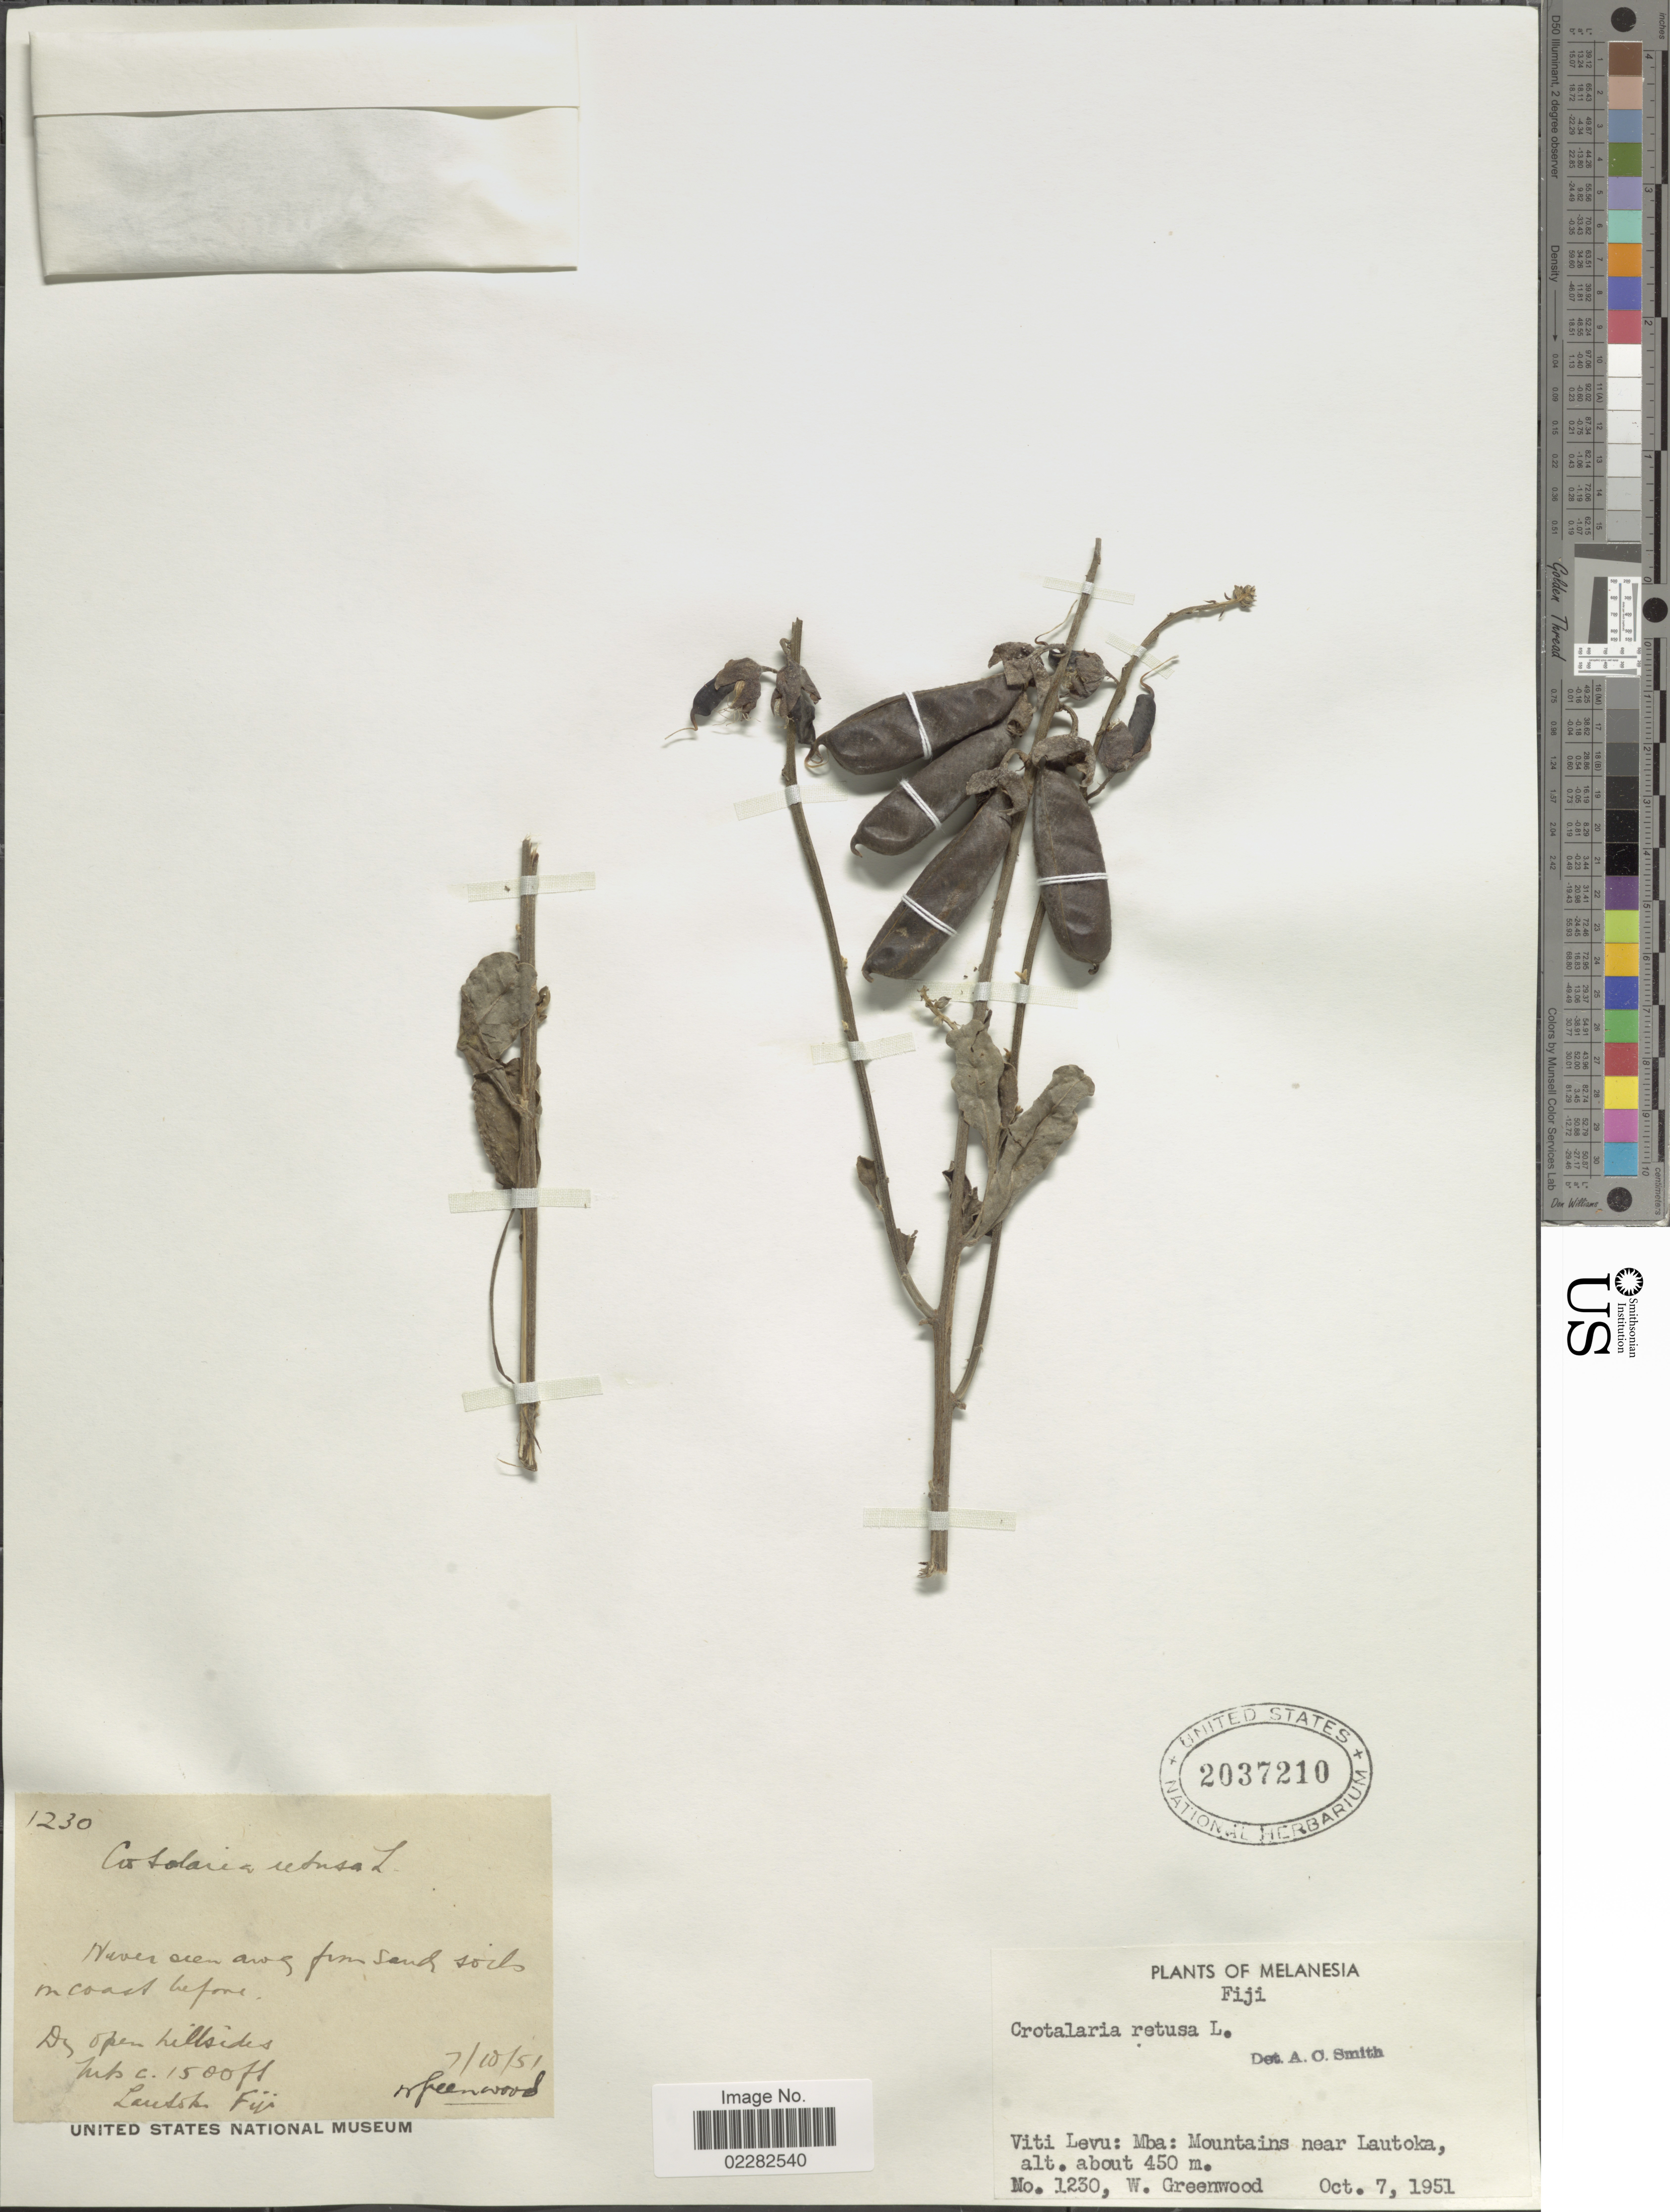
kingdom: Plantae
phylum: Tracheophyta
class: Magnoliopsida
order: Fabales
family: Fabaceae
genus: Crotalaria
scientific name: Crotalaria retusa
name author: L.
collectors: W. Greenwood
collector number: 1230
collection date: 1951-10-07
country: Fiji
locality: Melanesia, Viti Levu: Mba: Mountains near Lautoka, dry open hillsides.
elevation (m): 450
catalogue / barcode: US 2037210